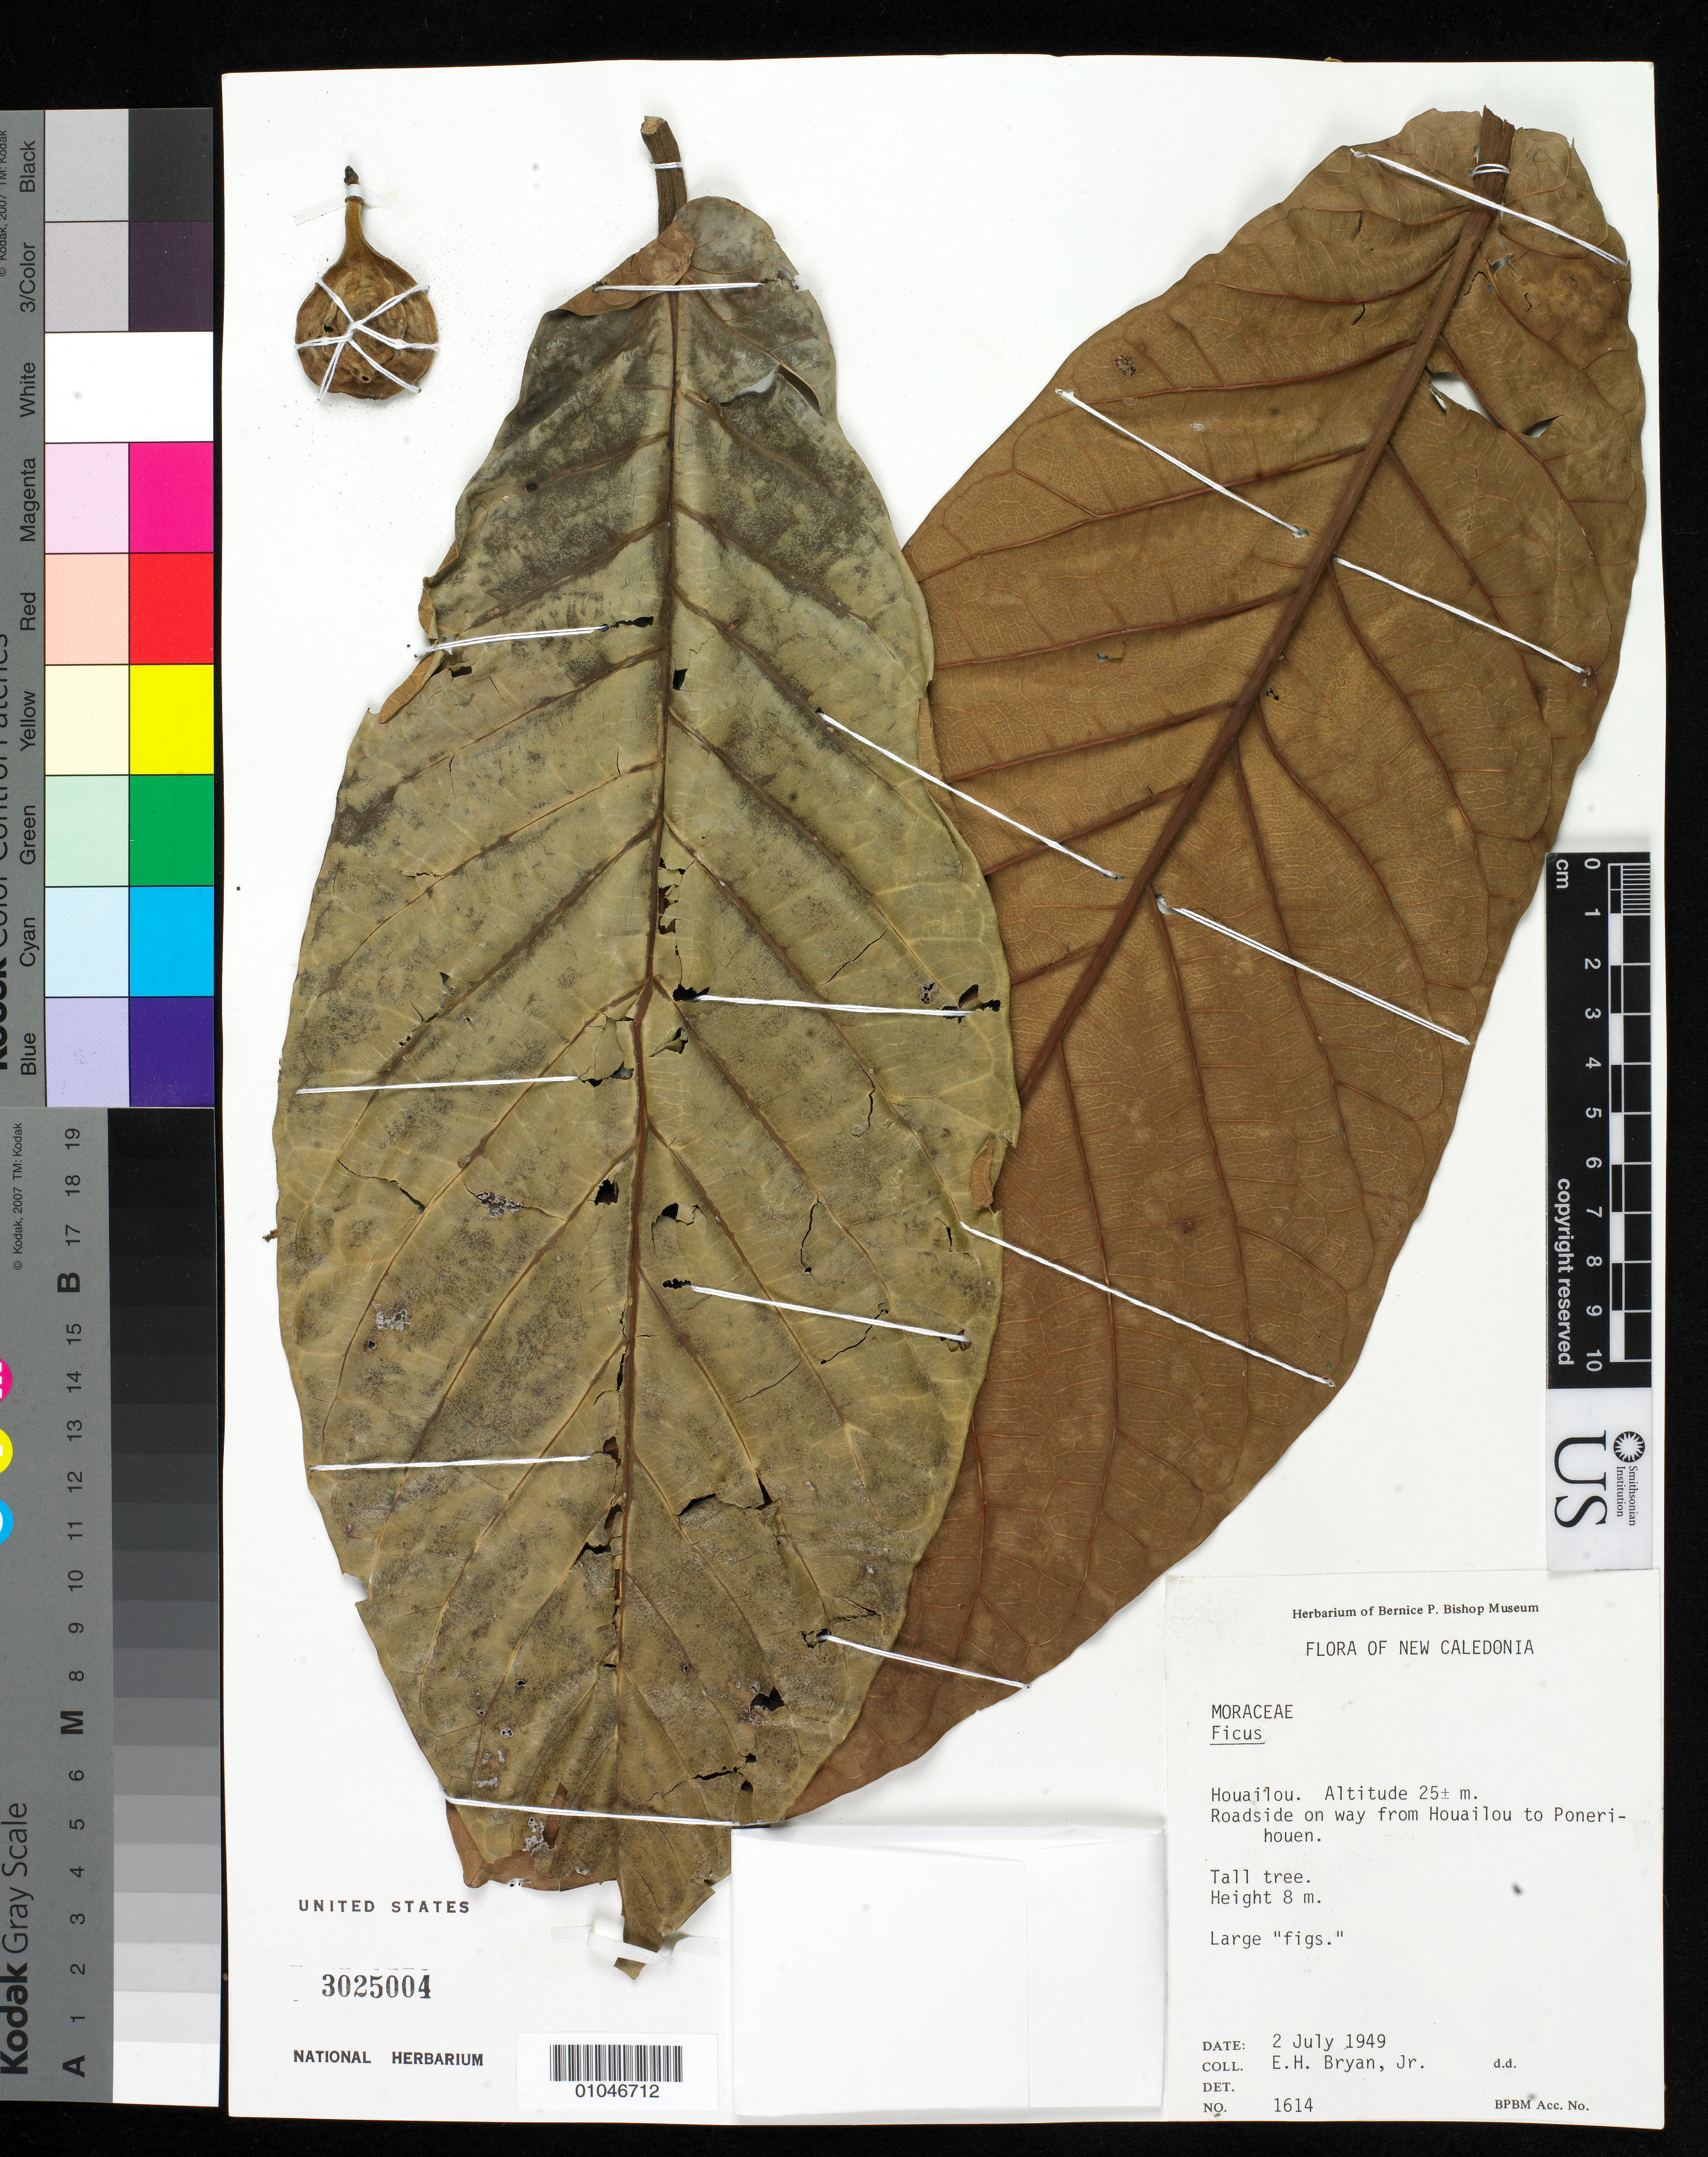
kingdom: Plantae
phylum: Tracheophyta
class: Magnoliopsida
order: Rosales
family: Moraceae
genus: Ficus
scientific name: Ficus sp.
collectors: E. Bryan Jr.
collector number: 1614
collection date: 1949-07-02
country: New Caledonia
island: New Caledonia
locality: Roadside on way from Houailou to Ponerihouen, Houailou, New Caledonia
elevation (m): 25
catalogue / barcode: US 3025004